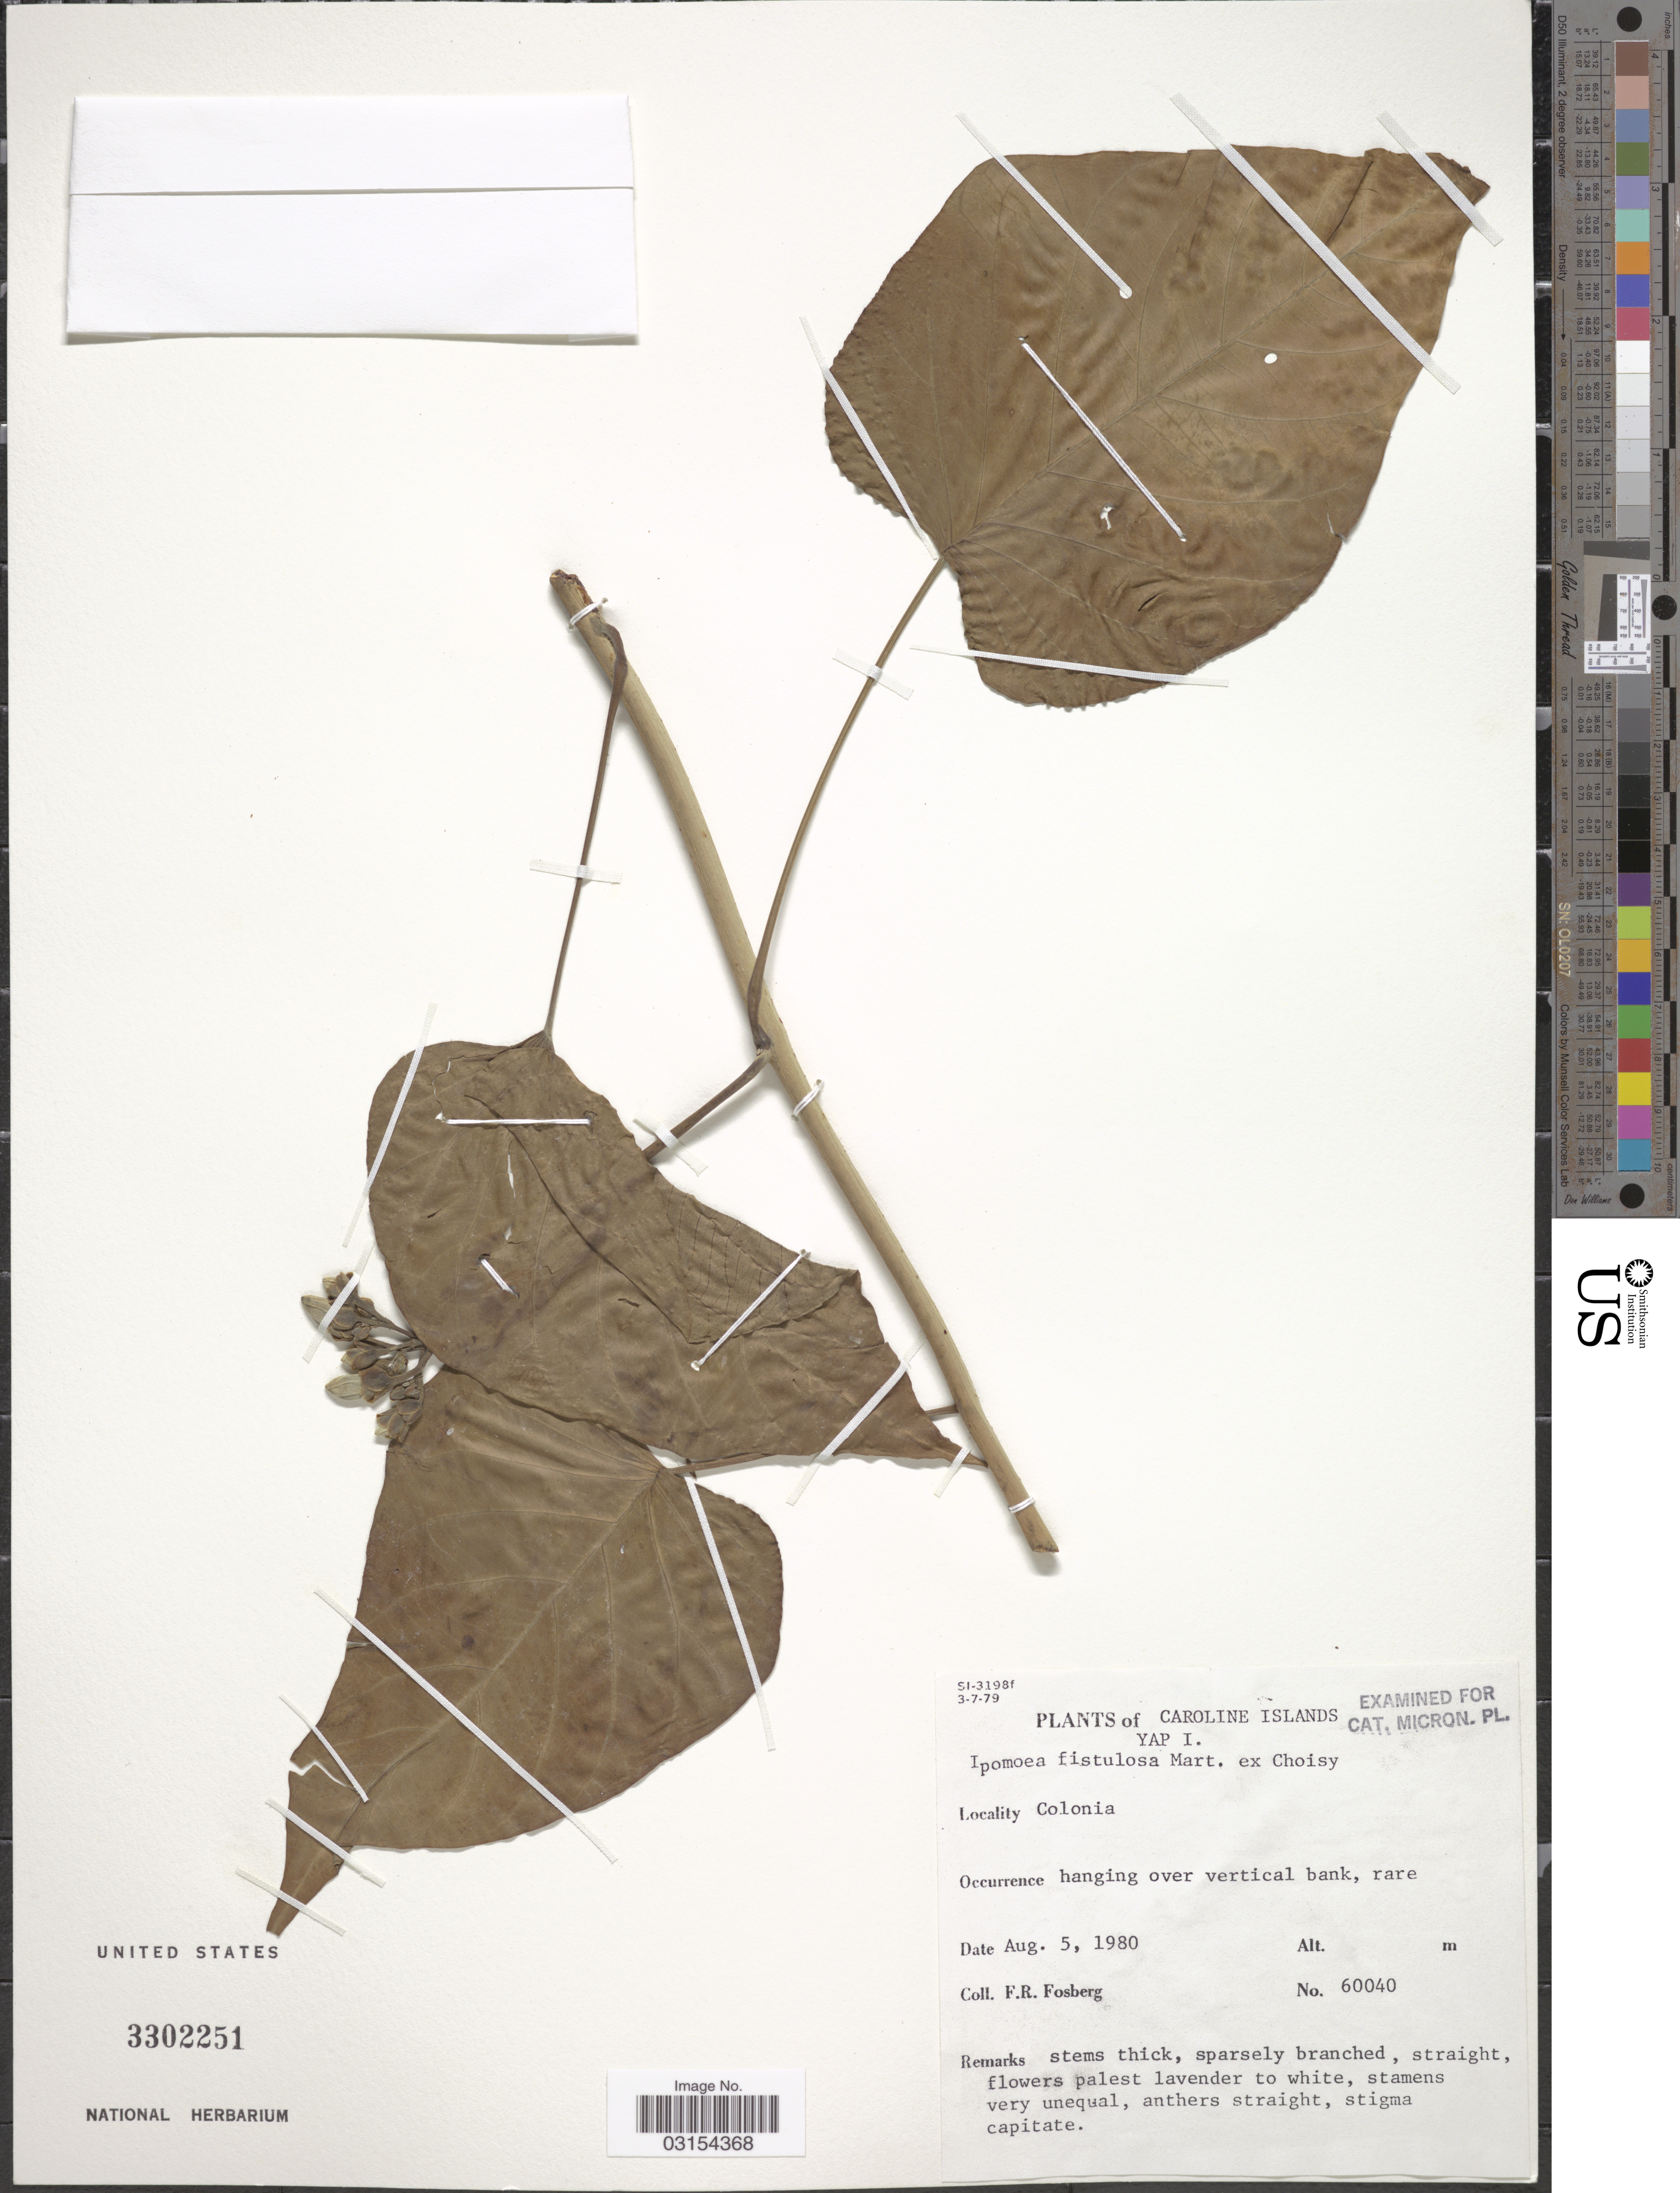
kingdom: Plantae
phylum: Tracheophyta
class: Magnoliopsida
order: Solanales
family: Convolvulaceae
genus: Ipomoea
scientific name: Ipomoea carnea subsp. fistulosa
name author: (Mart. ex Choisy) D.F. Austin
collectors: F. R. Fosberg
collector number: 60040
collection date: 1980-08-05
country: Micronesia, Federated States of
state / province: Yap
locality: Caroline Islands. Yap I. Colonia.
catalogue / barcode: US 3302251